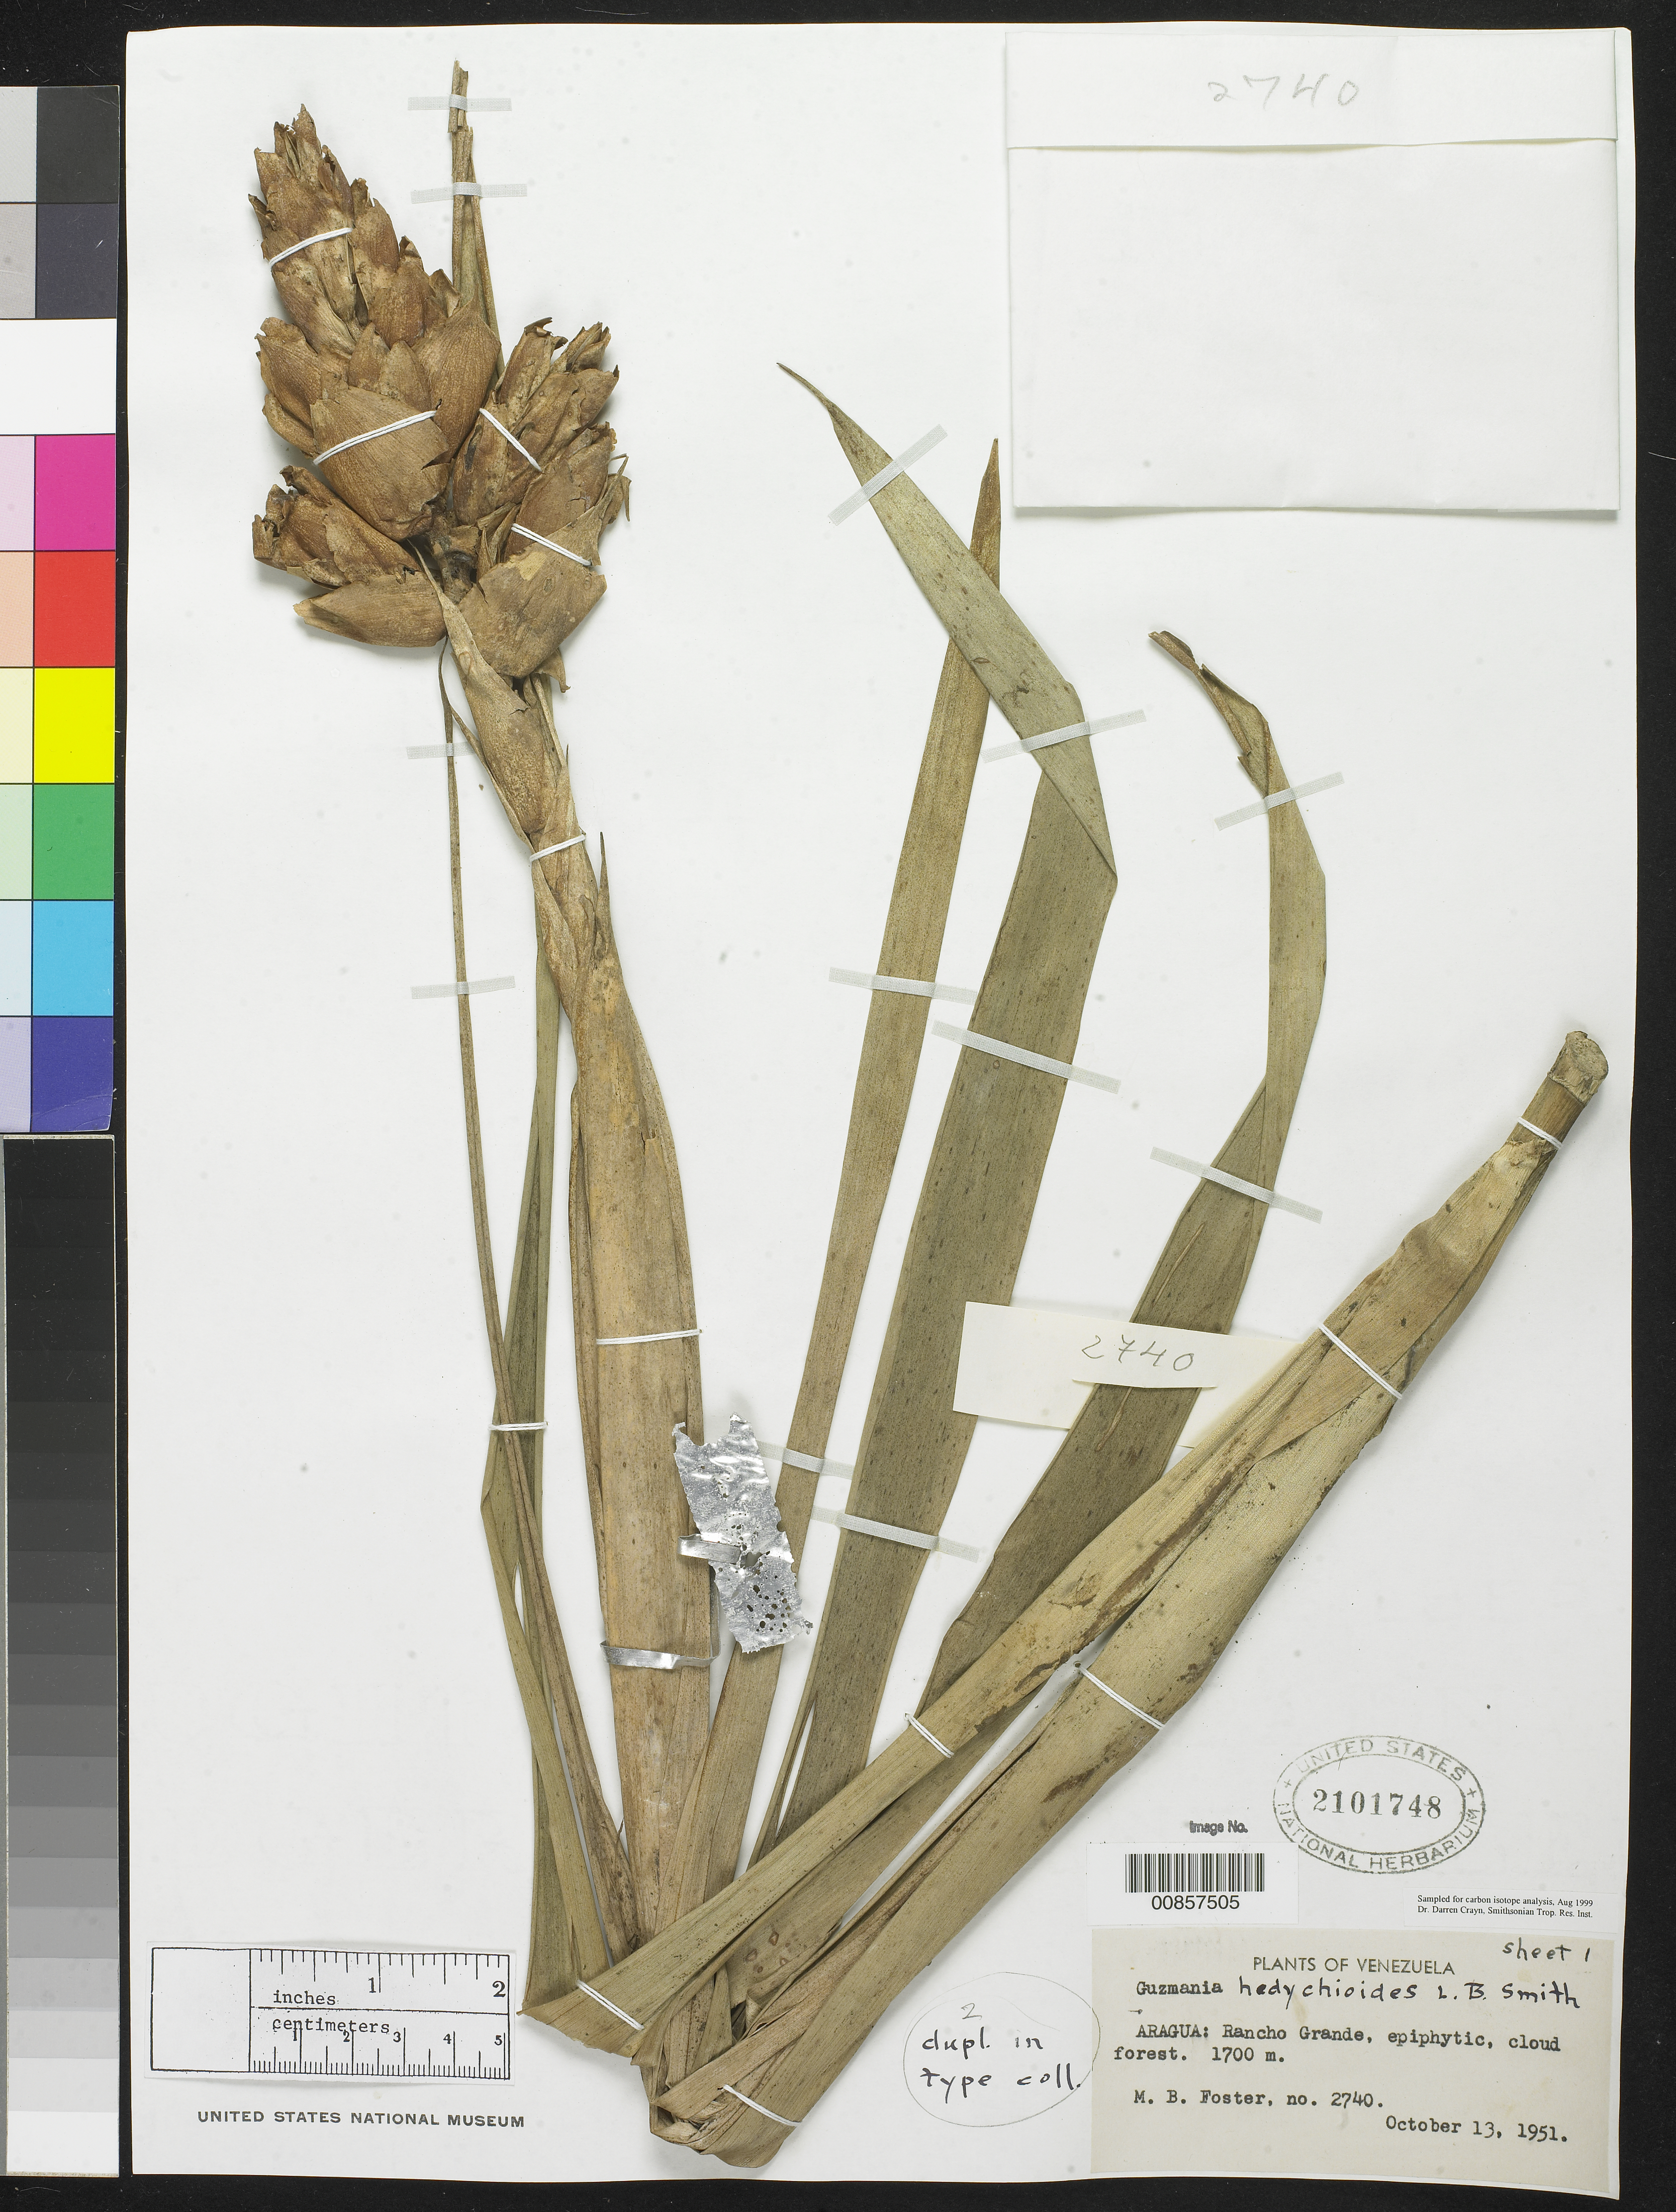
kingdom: Plantae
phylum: Tracheophyta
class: Liliopsida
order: Poales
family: Bromeliaceae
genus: Guzmania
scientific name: Guzmania hedychioides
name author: L.B. Sm.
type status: Possible Isotype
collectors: M. B. Foster & H. Teuscher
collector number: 2740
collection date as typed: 13 Oct 1951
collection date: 1951-10-13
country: Venezuela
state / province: Aragua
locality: Rancho Grande.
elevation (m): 1700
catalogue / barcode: US 2101748